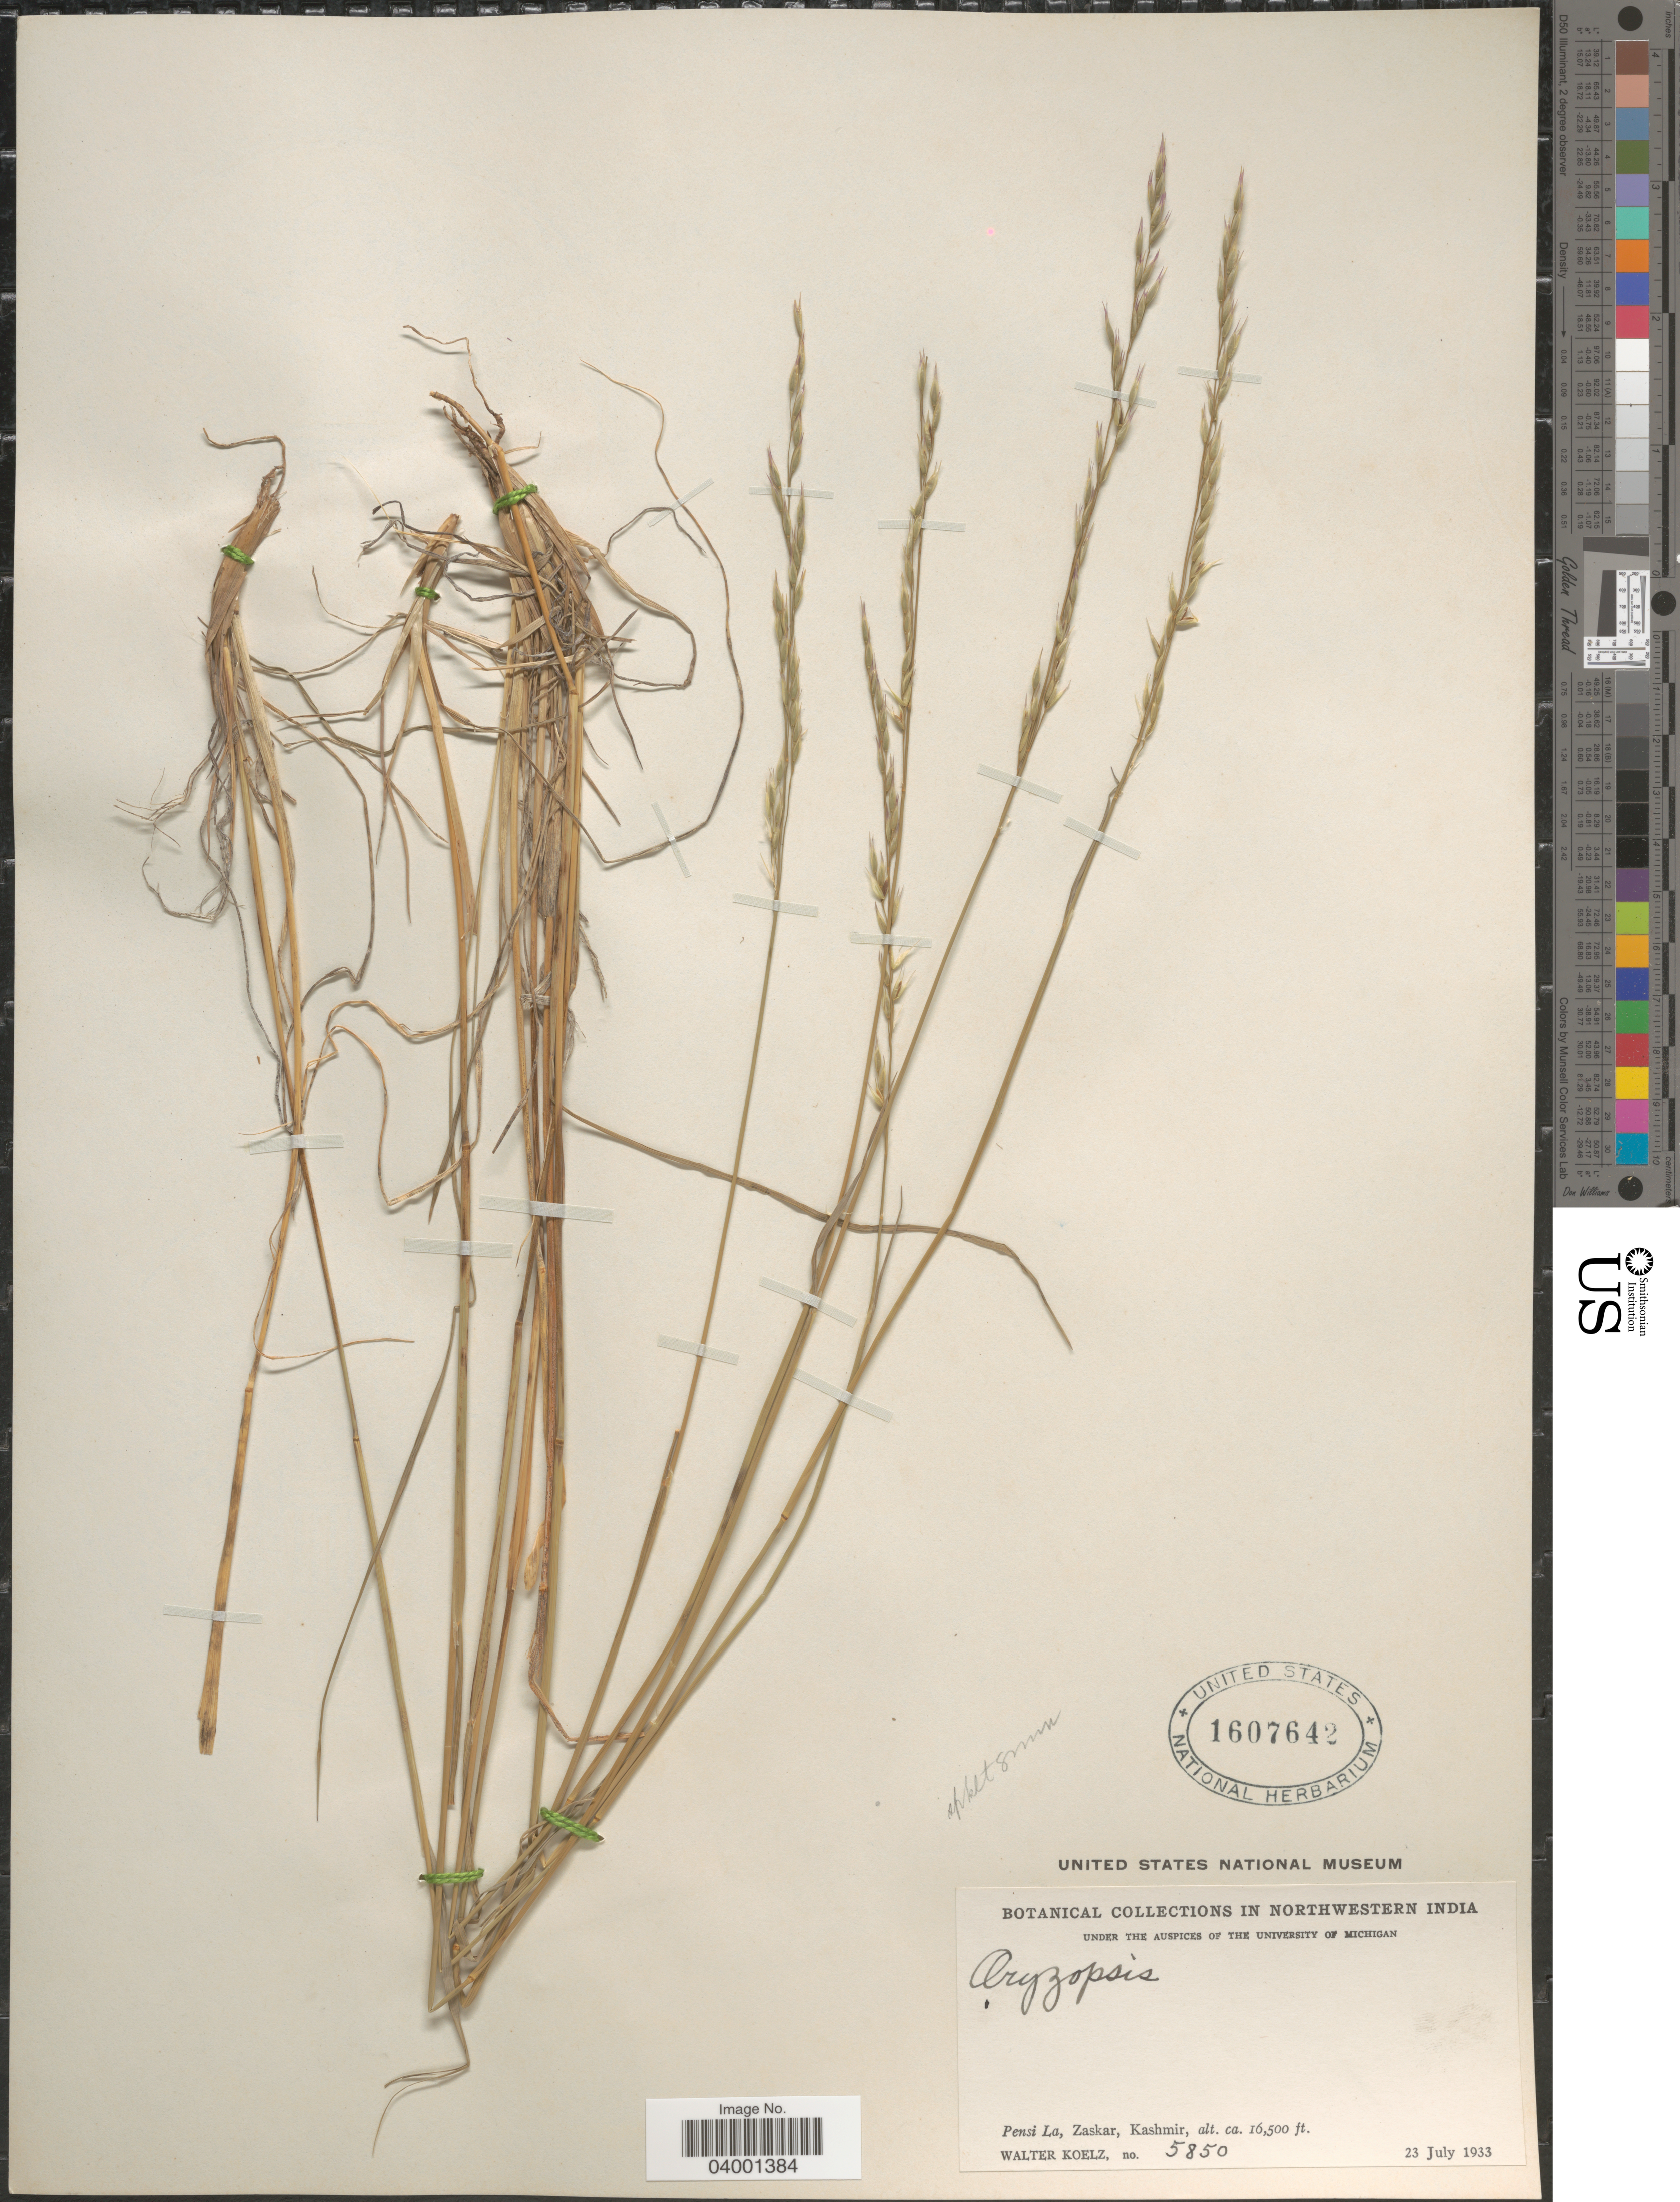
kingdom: Plantae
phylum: Tracheophyta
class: Liliopsida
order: Poales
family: Poaceae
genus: Piptatherum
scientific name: Piptatherum sp.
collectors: W. N. Koelz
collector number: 5850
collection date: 1933-07-23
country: India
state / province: Jammu and Kashmir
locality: In Northwestern India. Pensi La, Zaskar, Kashmir.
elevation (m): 5029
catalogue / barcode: US 1607642